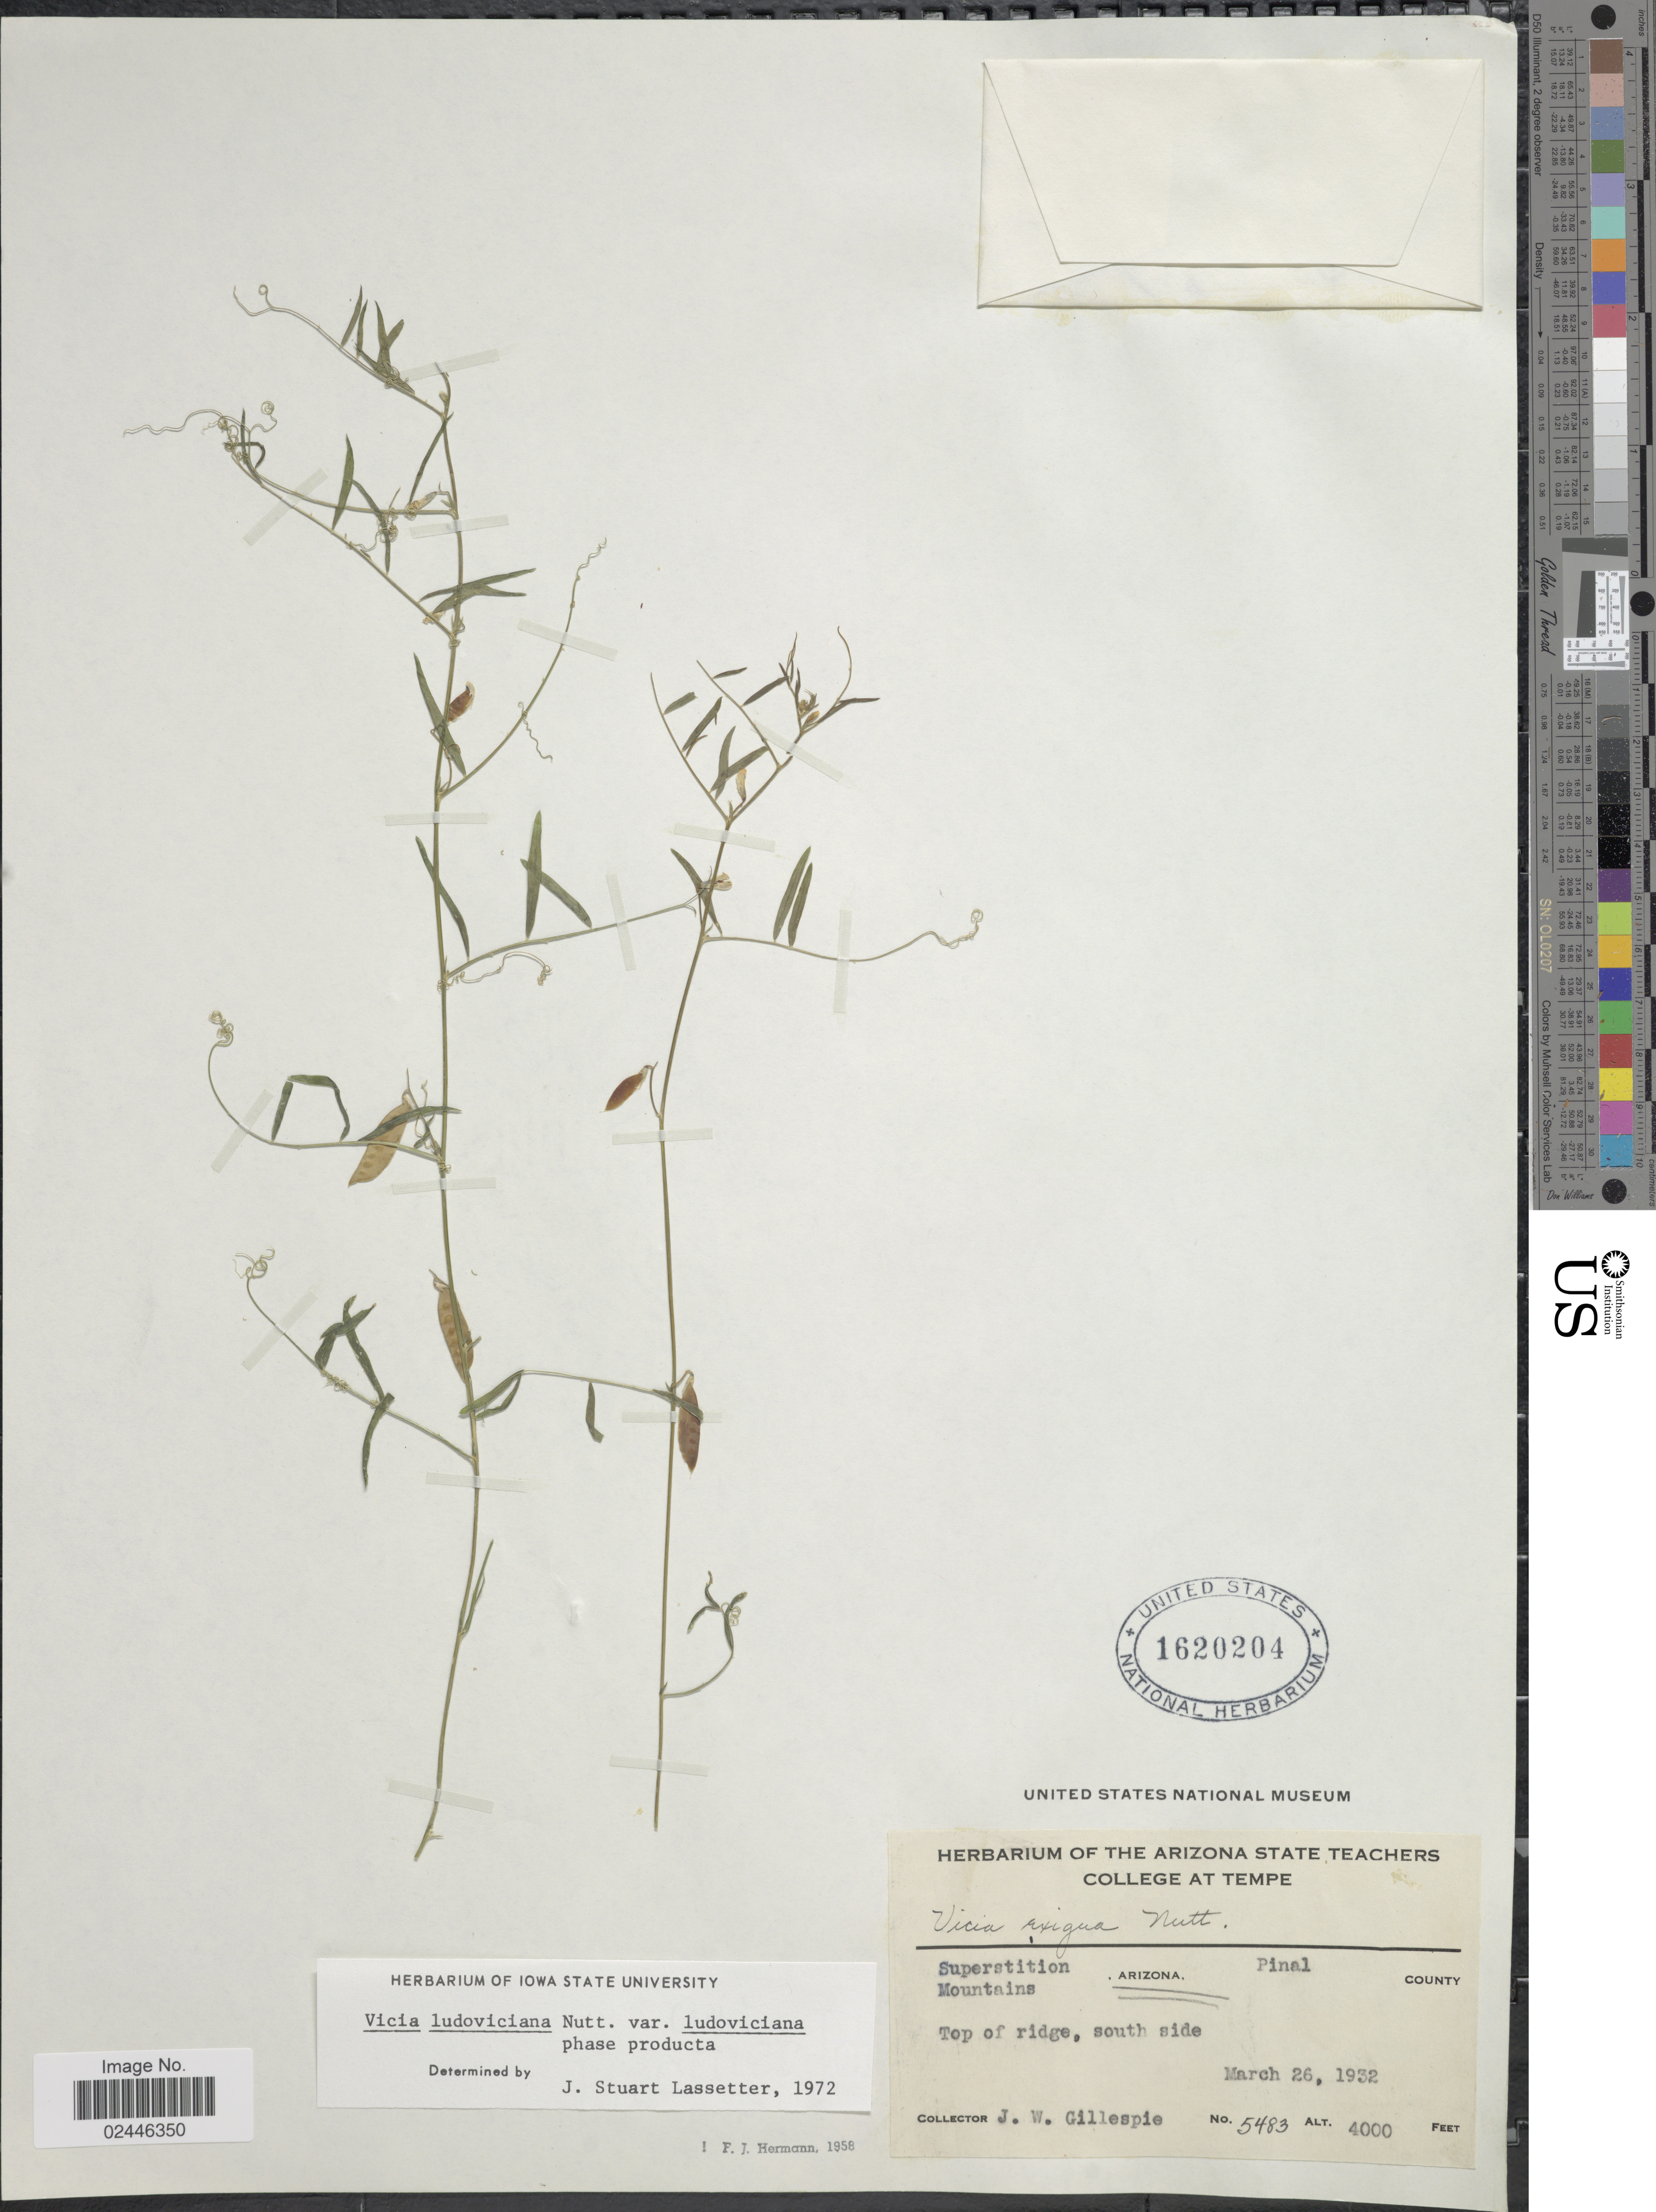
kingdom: Plantae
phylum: Tracheophyta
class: Magnoliopsida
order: Fabales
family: Fabaceae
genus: Vicia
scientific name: Vicia ludoviciana var. ludoviciana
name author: Nutt. ex Torr. & A. Gray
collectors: J. W. Gillespie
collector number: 5483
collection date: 1932-03-26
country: United States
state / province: Arizona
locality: Superstition Mountains, Top of ridge, south side, Pinal County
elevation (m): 1219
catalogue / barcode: US 1620204